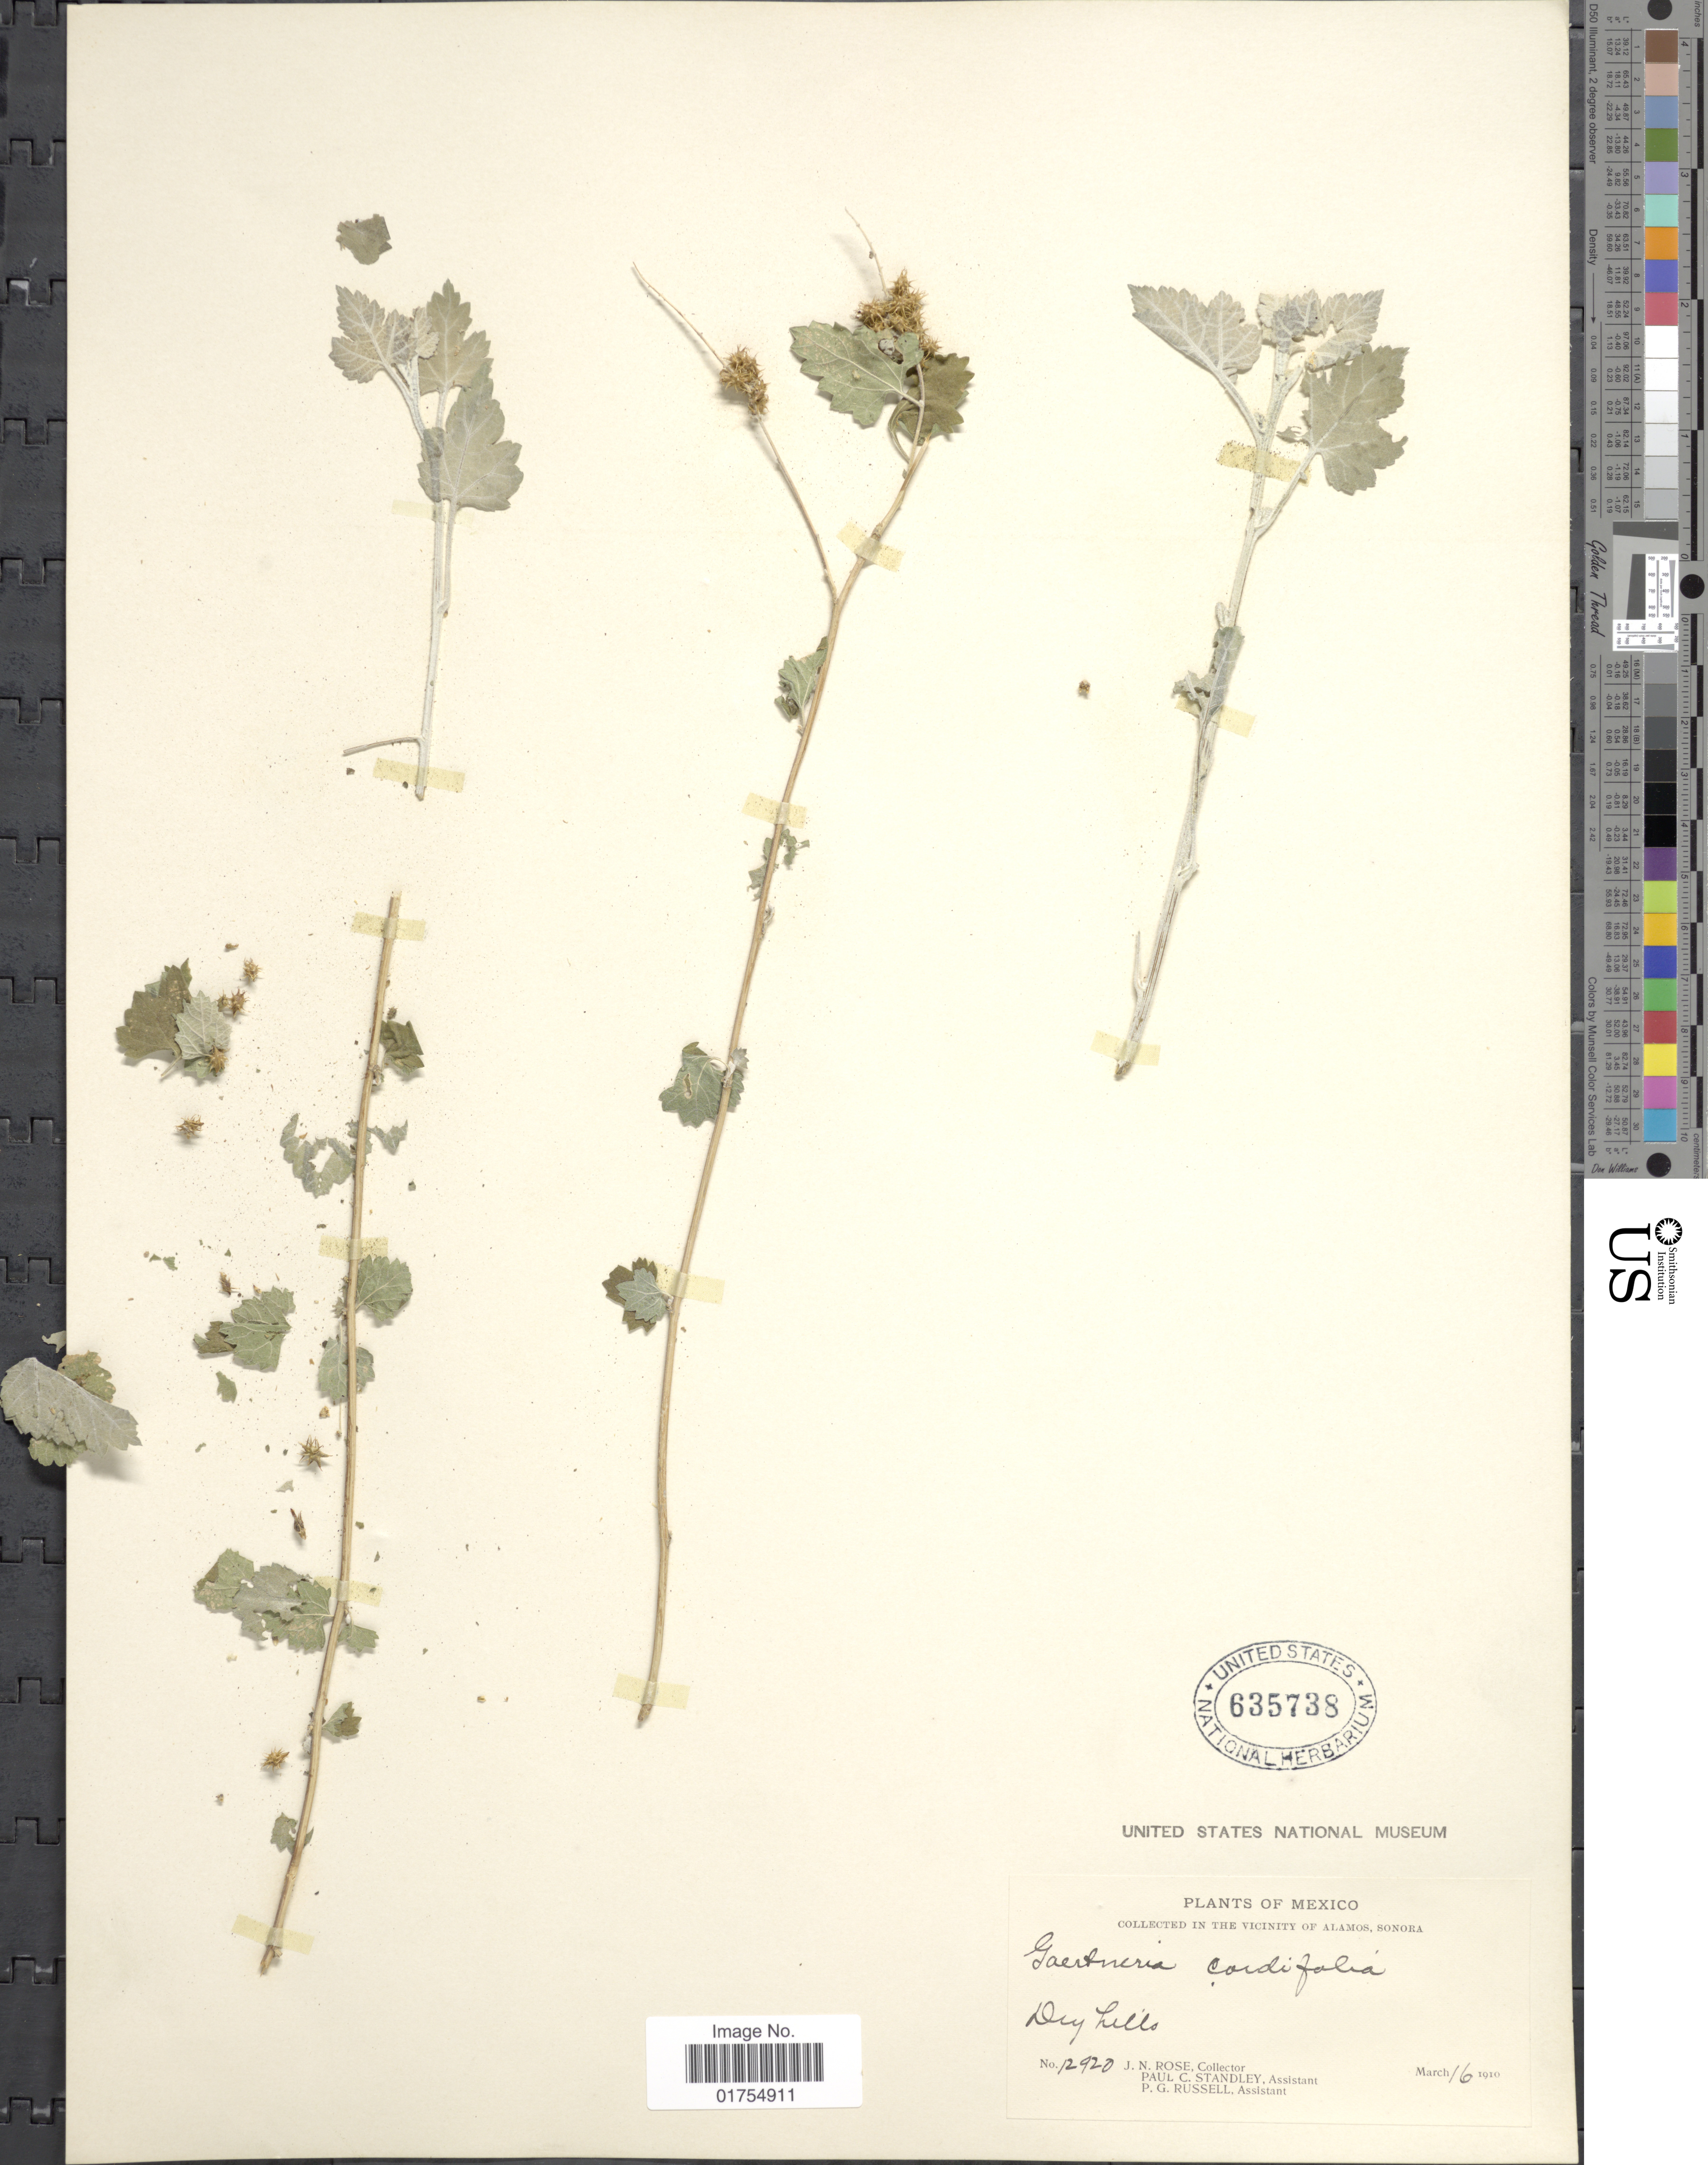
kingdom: Plantae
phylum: Tracheophyta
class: Magnoliopsida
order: Asterales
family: Asteraceae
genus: Franseria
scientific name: Franseria cordifolia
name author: A. Gray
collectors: J. N. Rose, P. C. Standley & P. G. Russell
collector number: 12920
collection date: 1910-03-16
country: Mexico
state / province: Sonora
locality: Vicinity of Alamos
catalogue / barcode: US 635738